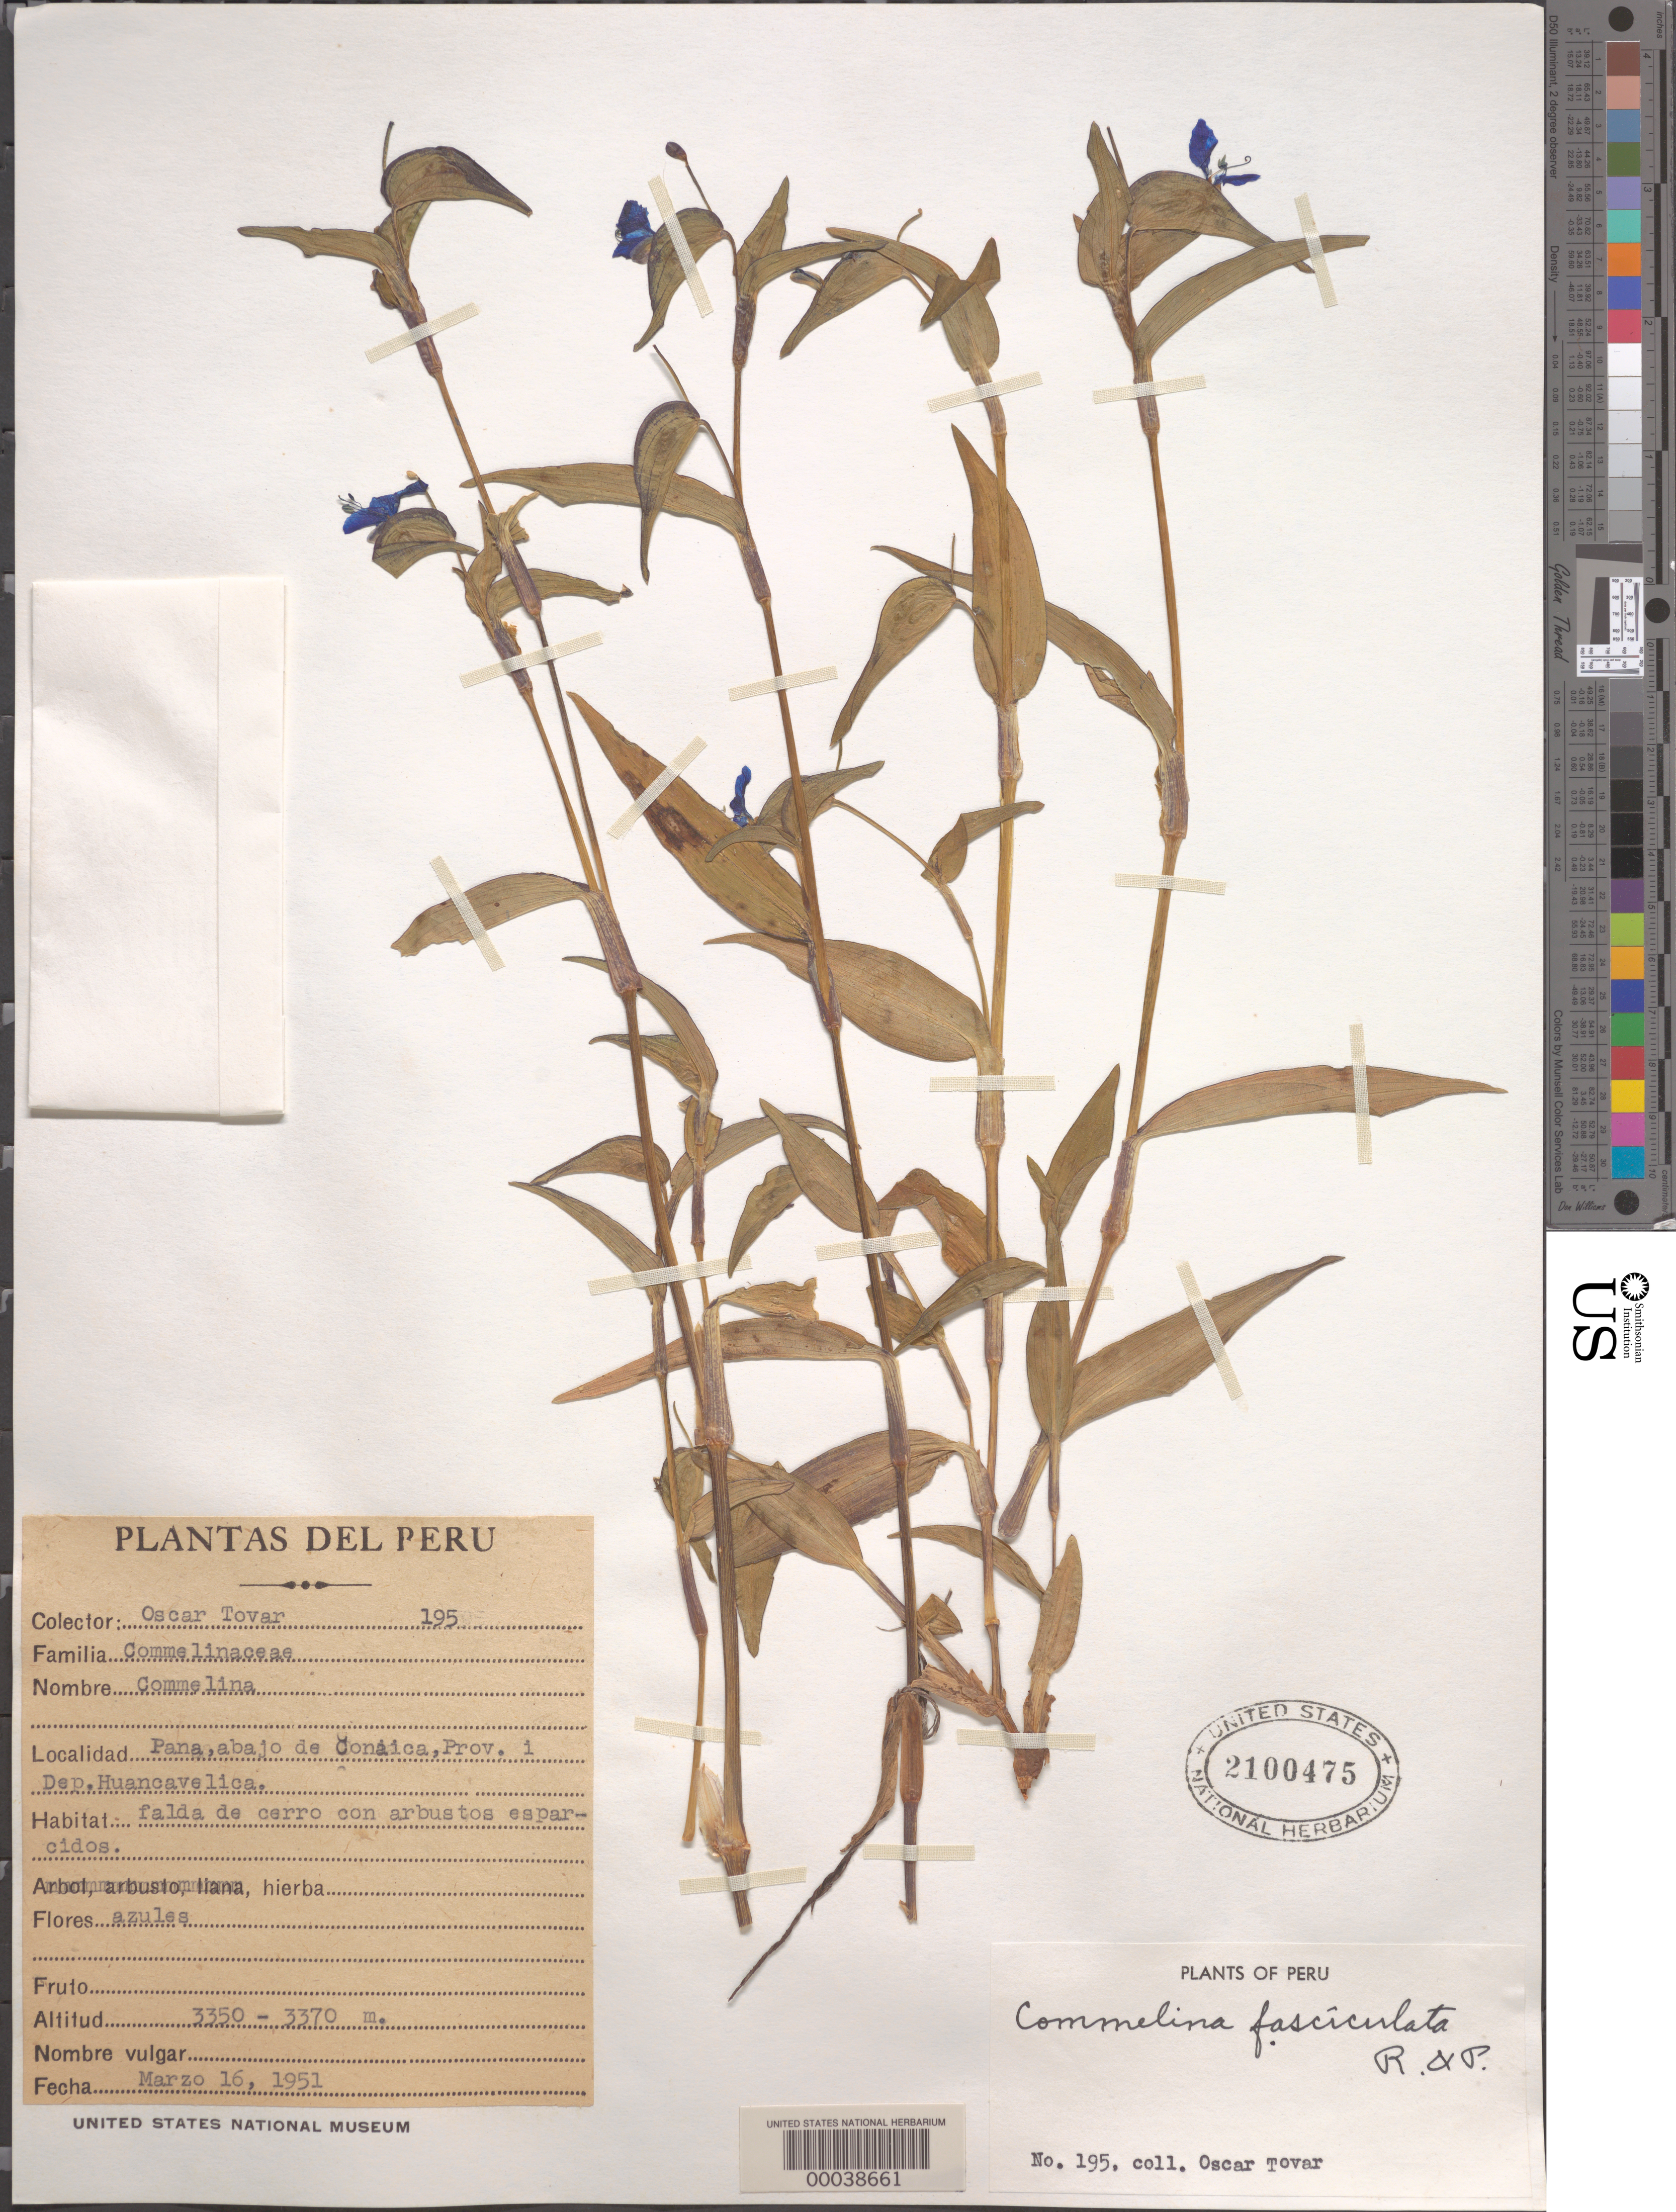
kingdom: Plantae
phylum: Tracheophyta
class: Liliopsida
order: Commelinales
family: Commelinaceae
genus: Commelina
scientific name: Commelina fasciculata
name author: Ruiz & Pav.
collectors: Ó. Tovar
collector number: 195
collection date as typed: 16 Mar 1951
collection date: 1951-03-16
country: Peru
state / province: Huancavelica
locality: Pana, above Conaica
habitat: Rocky slope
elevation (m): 3350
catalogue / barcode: US 2100475